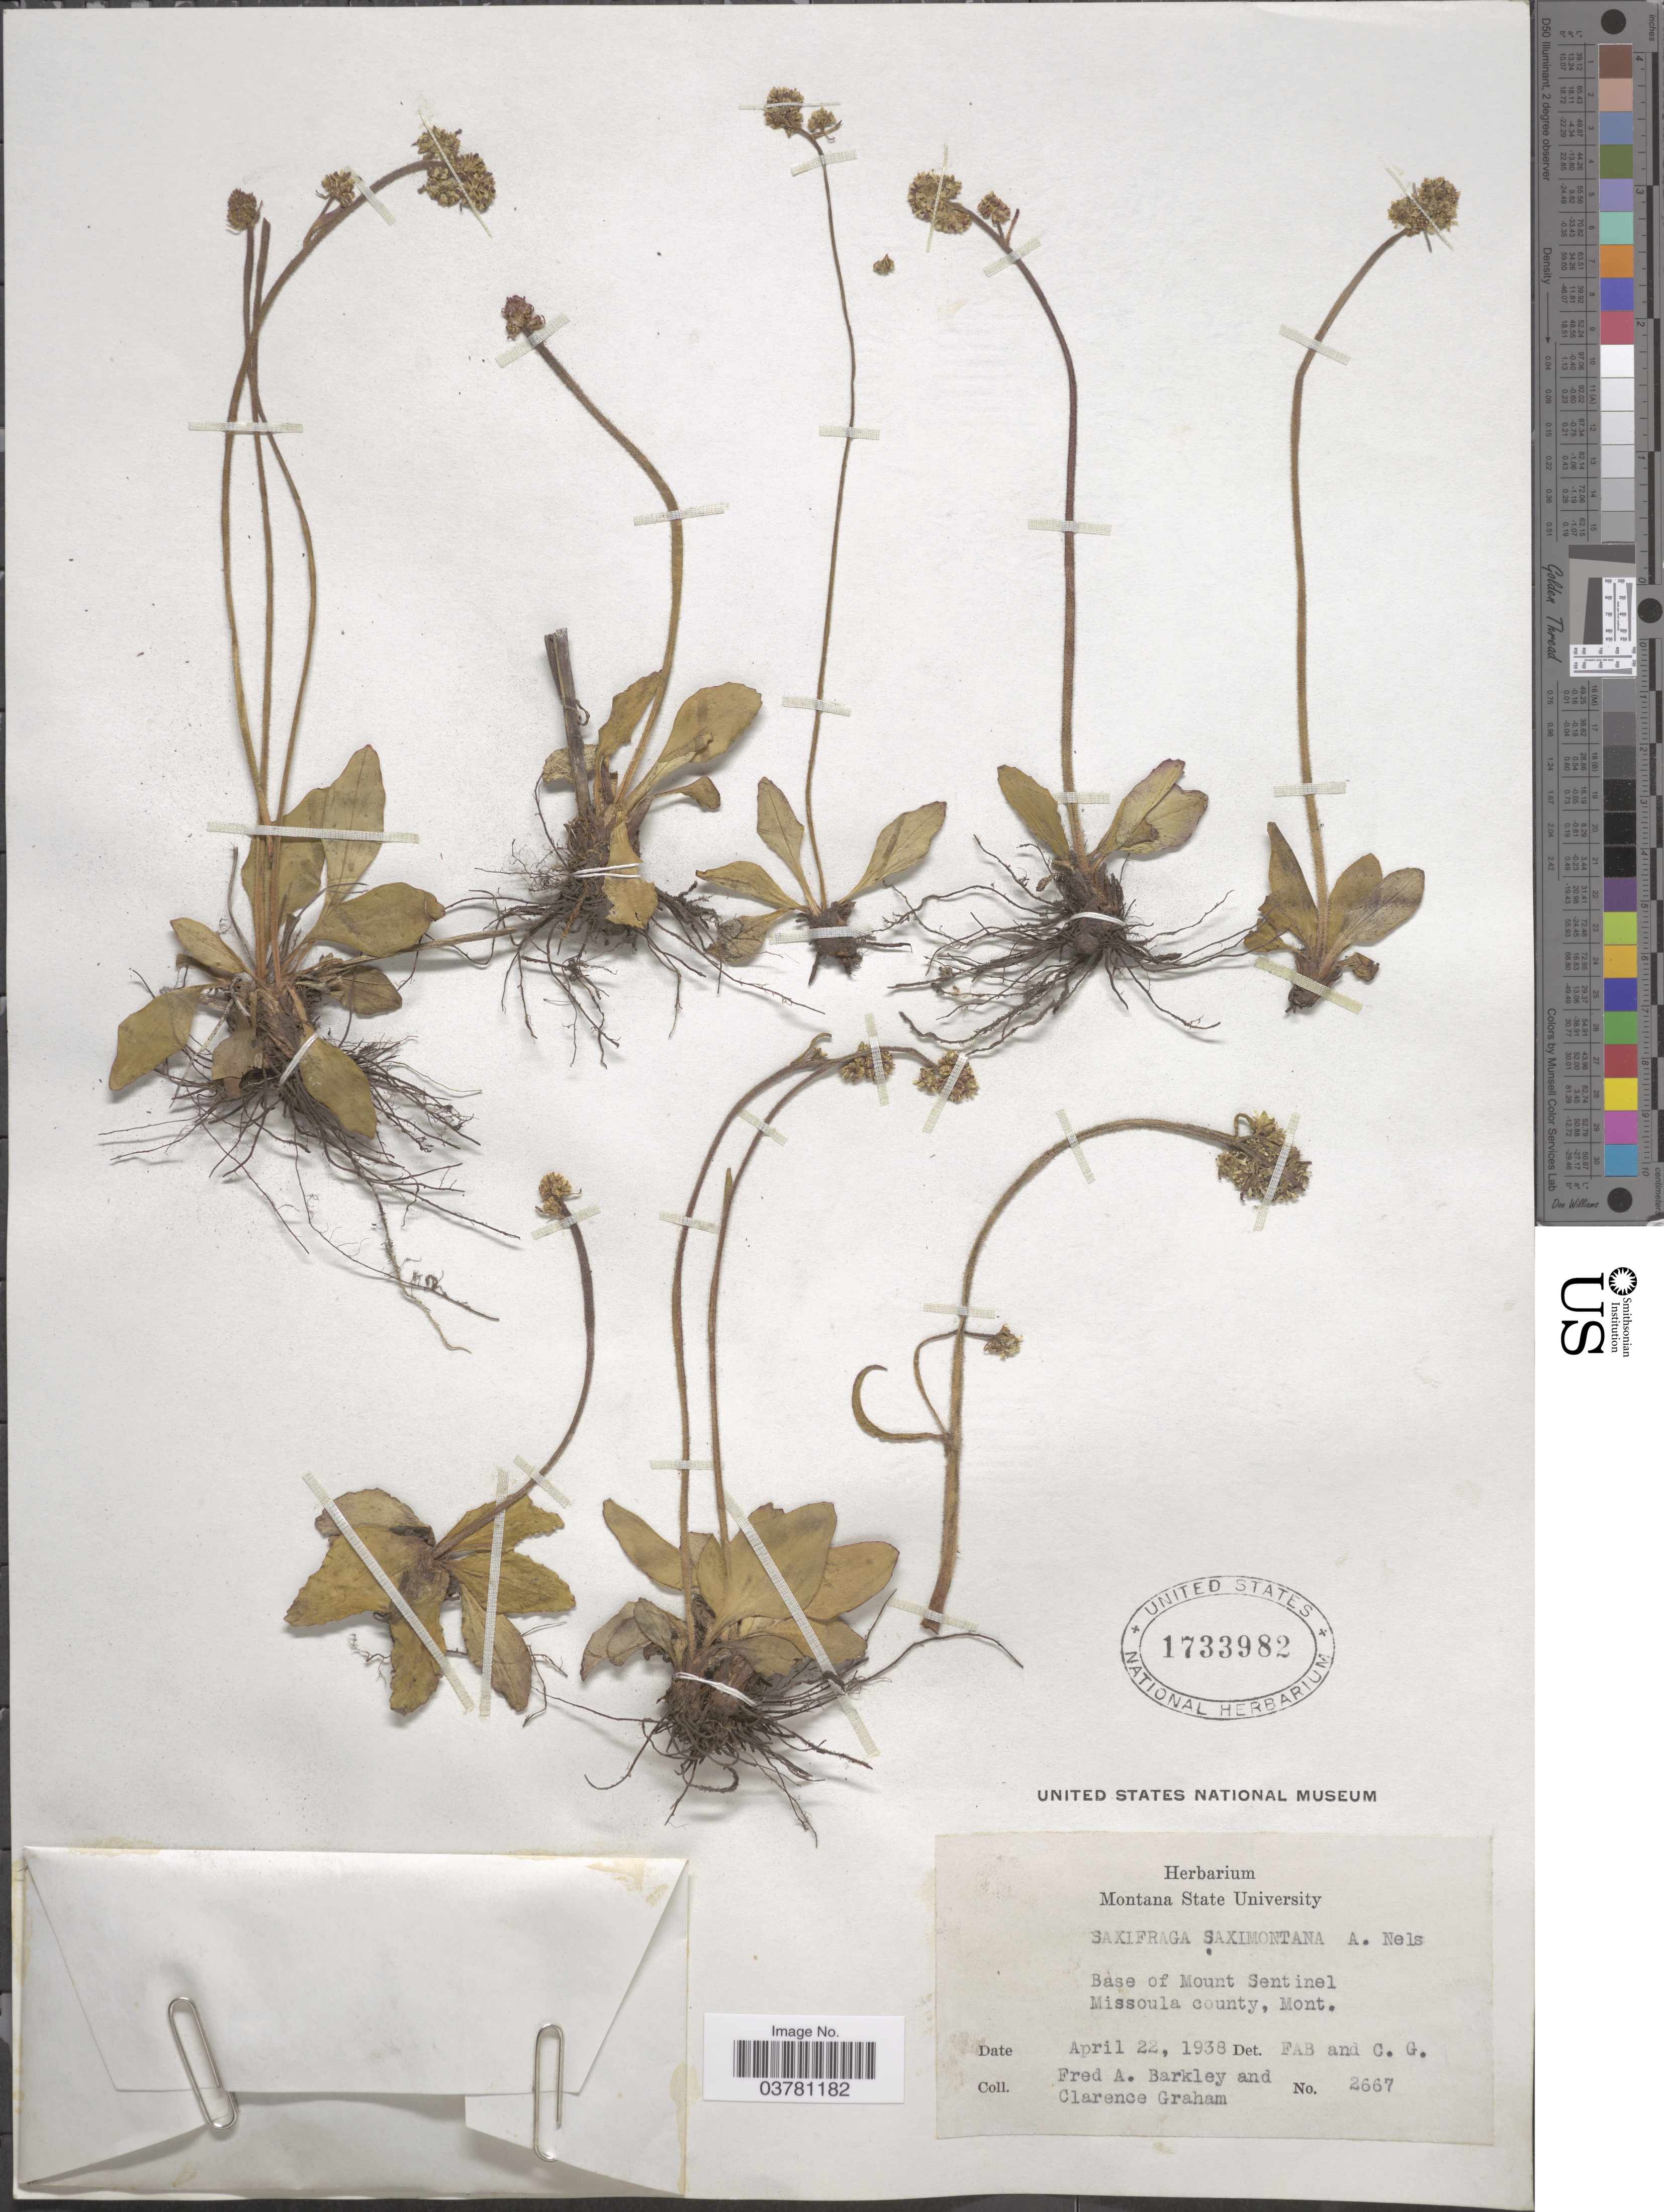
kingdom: Plantae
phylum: Tracheophyta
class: Magnoliopsida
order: Saxifragales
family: Saxifragaceae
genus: Micranthes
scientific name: Micranthes nidifica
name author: (Greene) Small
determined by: Halse, R. R.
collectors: F. A. Barkley & C. Graham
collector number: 2667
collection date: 1938-04-22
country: United States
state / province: Montana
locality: Base of Mount Sentinel Missoula County.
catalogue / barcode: US 1733982